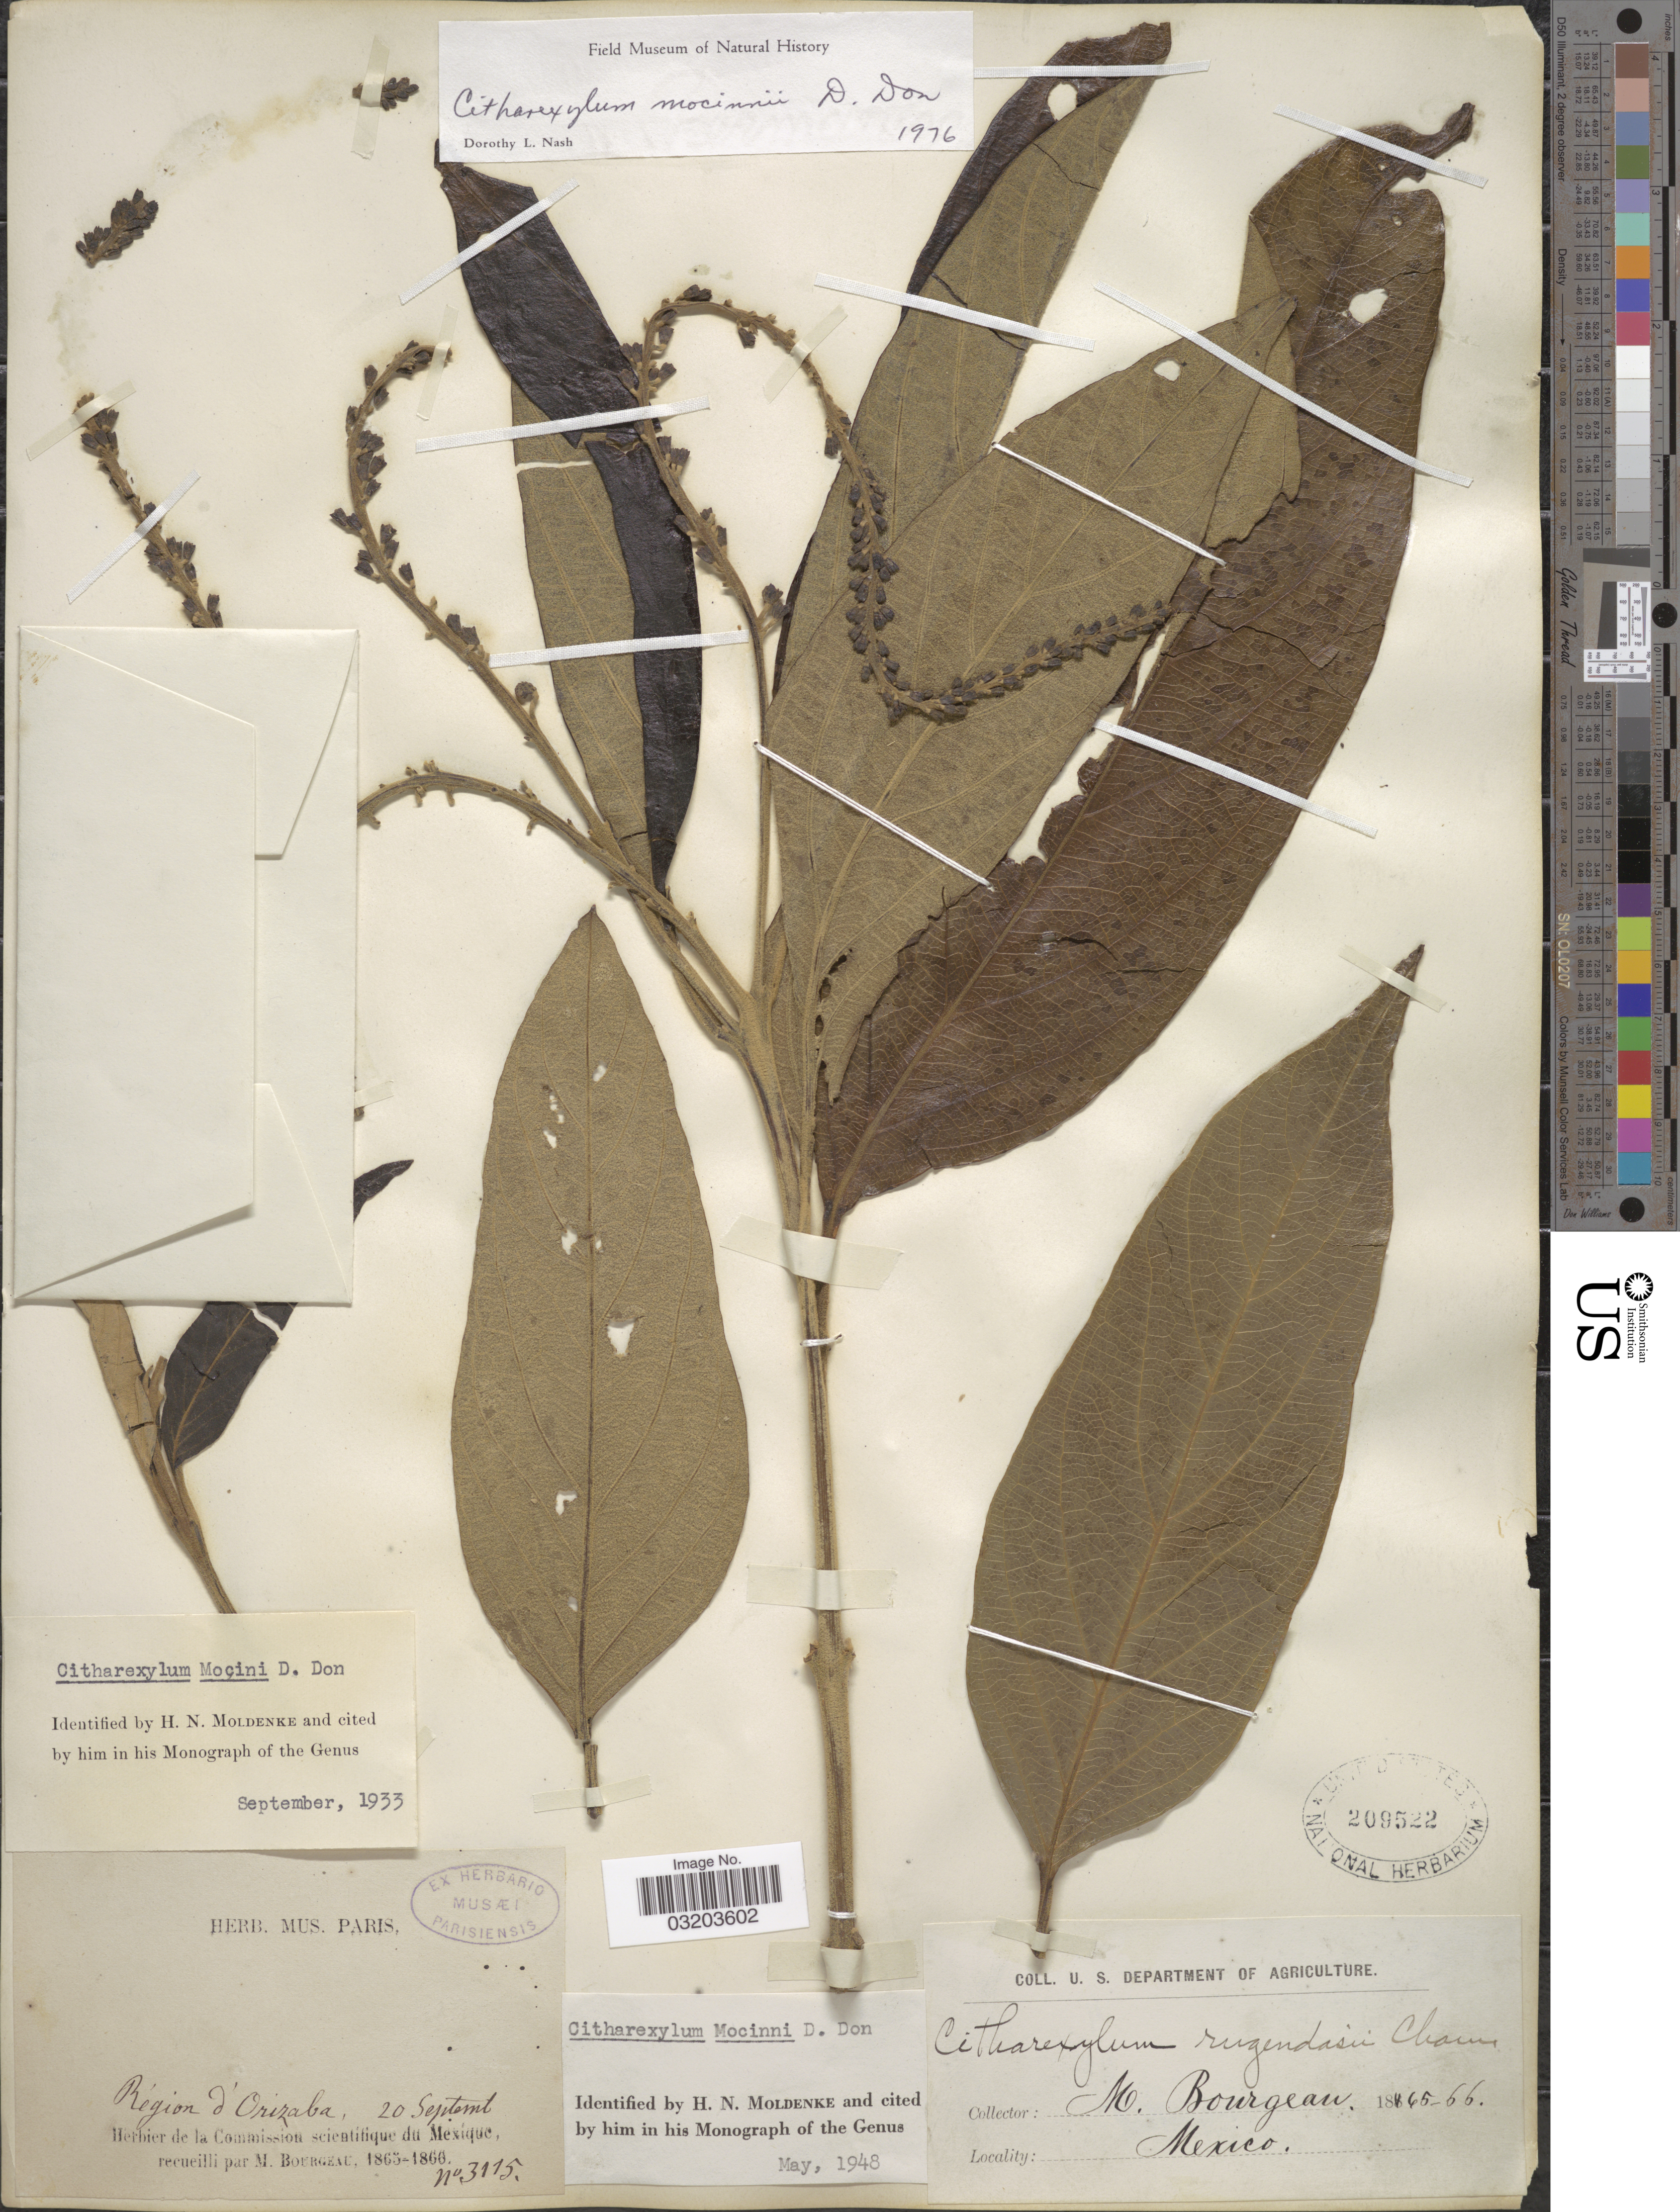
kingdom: Plantae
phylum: Tracheophyta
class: Magnoliopsida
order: Lamiales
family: Verbenaceae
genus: Citharexylum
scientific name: Citharexylum mocinoi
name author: D. Don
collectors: M. Bourgeau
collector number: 3115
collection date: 1865-09-20/1866-09-20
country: Mexico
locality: Région d'Orizaba.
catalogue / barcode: US 209522